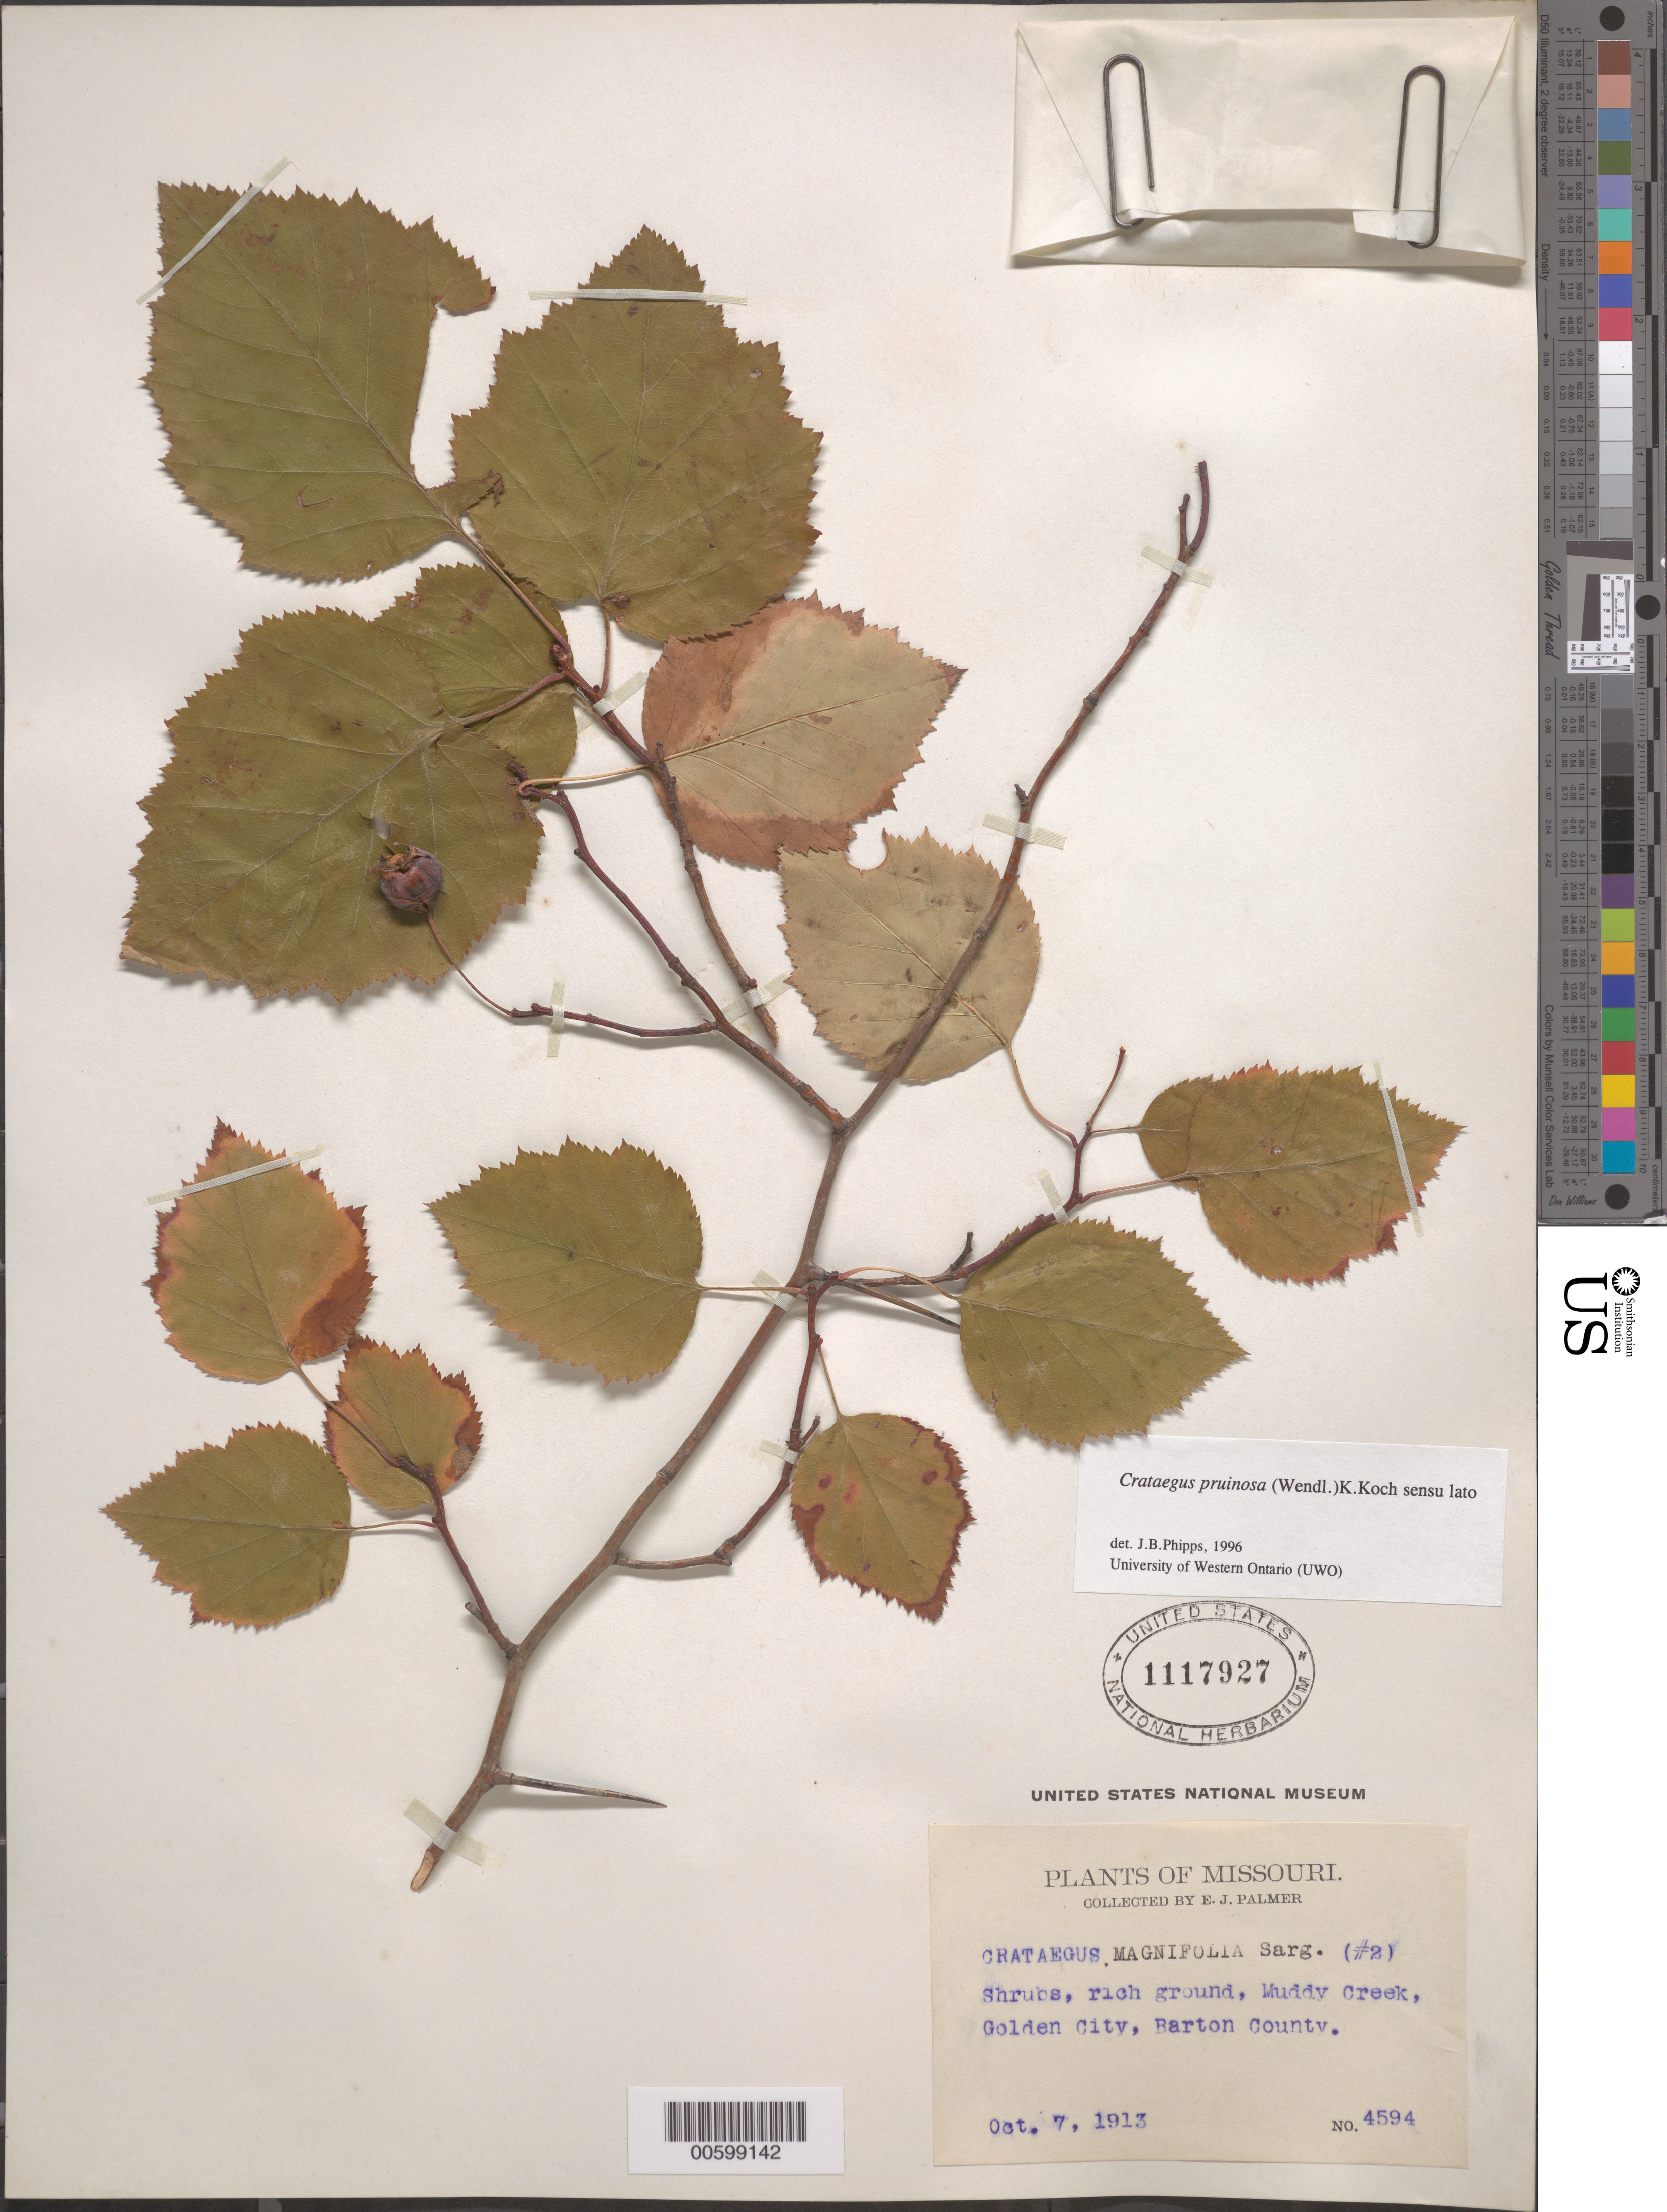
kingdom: Plantae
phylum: Tracheophyta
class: Magnoliopsida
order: Rosales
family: Rosaceae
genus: Crataegus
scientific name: Crataegus pruinosa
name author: (H.L. Wendl.) K. Koch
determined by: Phipps, James B., (UWO), University of Western Ontario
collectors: E. J. Palmer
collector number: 4594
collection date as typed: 07 Oct 1913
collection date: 1913-10-07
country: United States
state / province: Missouri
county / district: Barton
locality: Muddy Creek, Golden City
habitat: Rich ground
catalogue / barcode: US 1117927